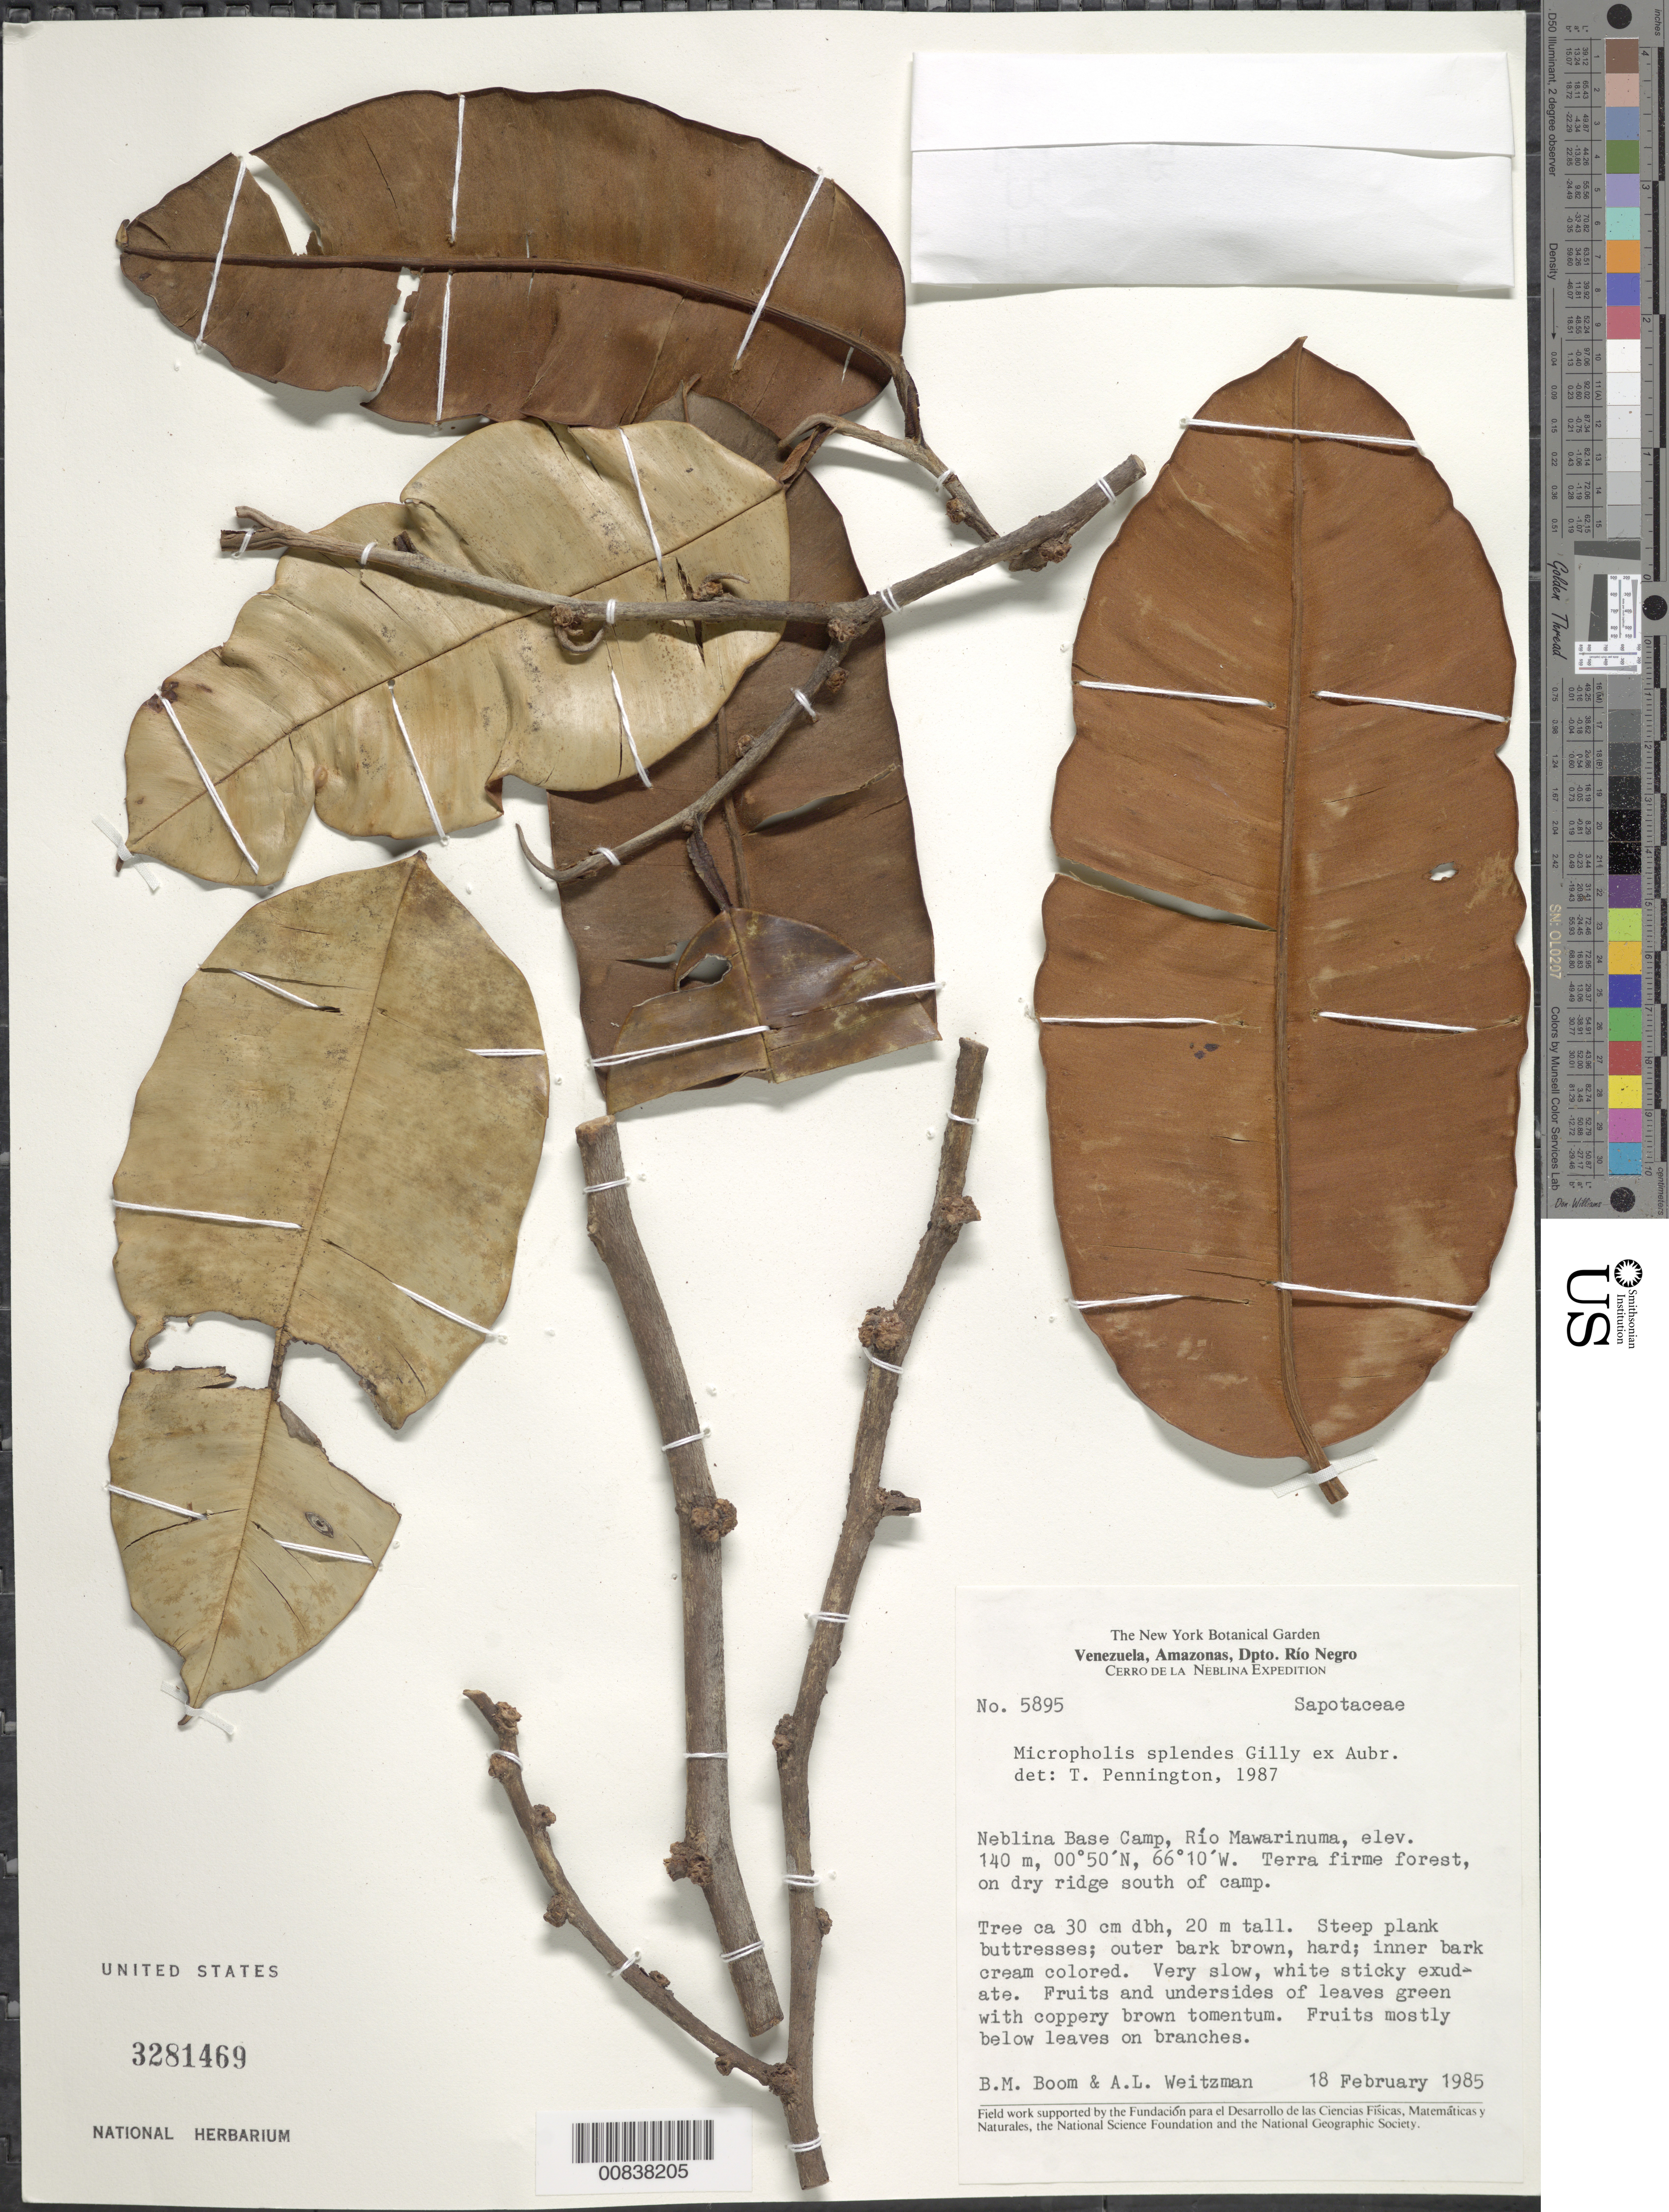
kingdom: Plantae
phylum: Tracheophyta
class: Magnoliopsida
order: Ericales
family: Sapotaceae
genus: Micropholis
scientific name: Micropholis splendens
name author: Gilly ex Aubrév.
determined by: Pennington, T. D., (K)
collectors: B. M. Boom & A. L. Weitzman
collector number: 5895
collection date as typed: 18-Feb-85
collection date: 1985-02-18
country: Venezuela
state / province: Amazonas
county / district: Río Negro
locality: Cerro de la Neblina Base Camp, Río Mawarinuma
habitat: Terra firme forest, on dry ridge S of camp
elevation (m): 140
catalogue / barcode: US 3281469